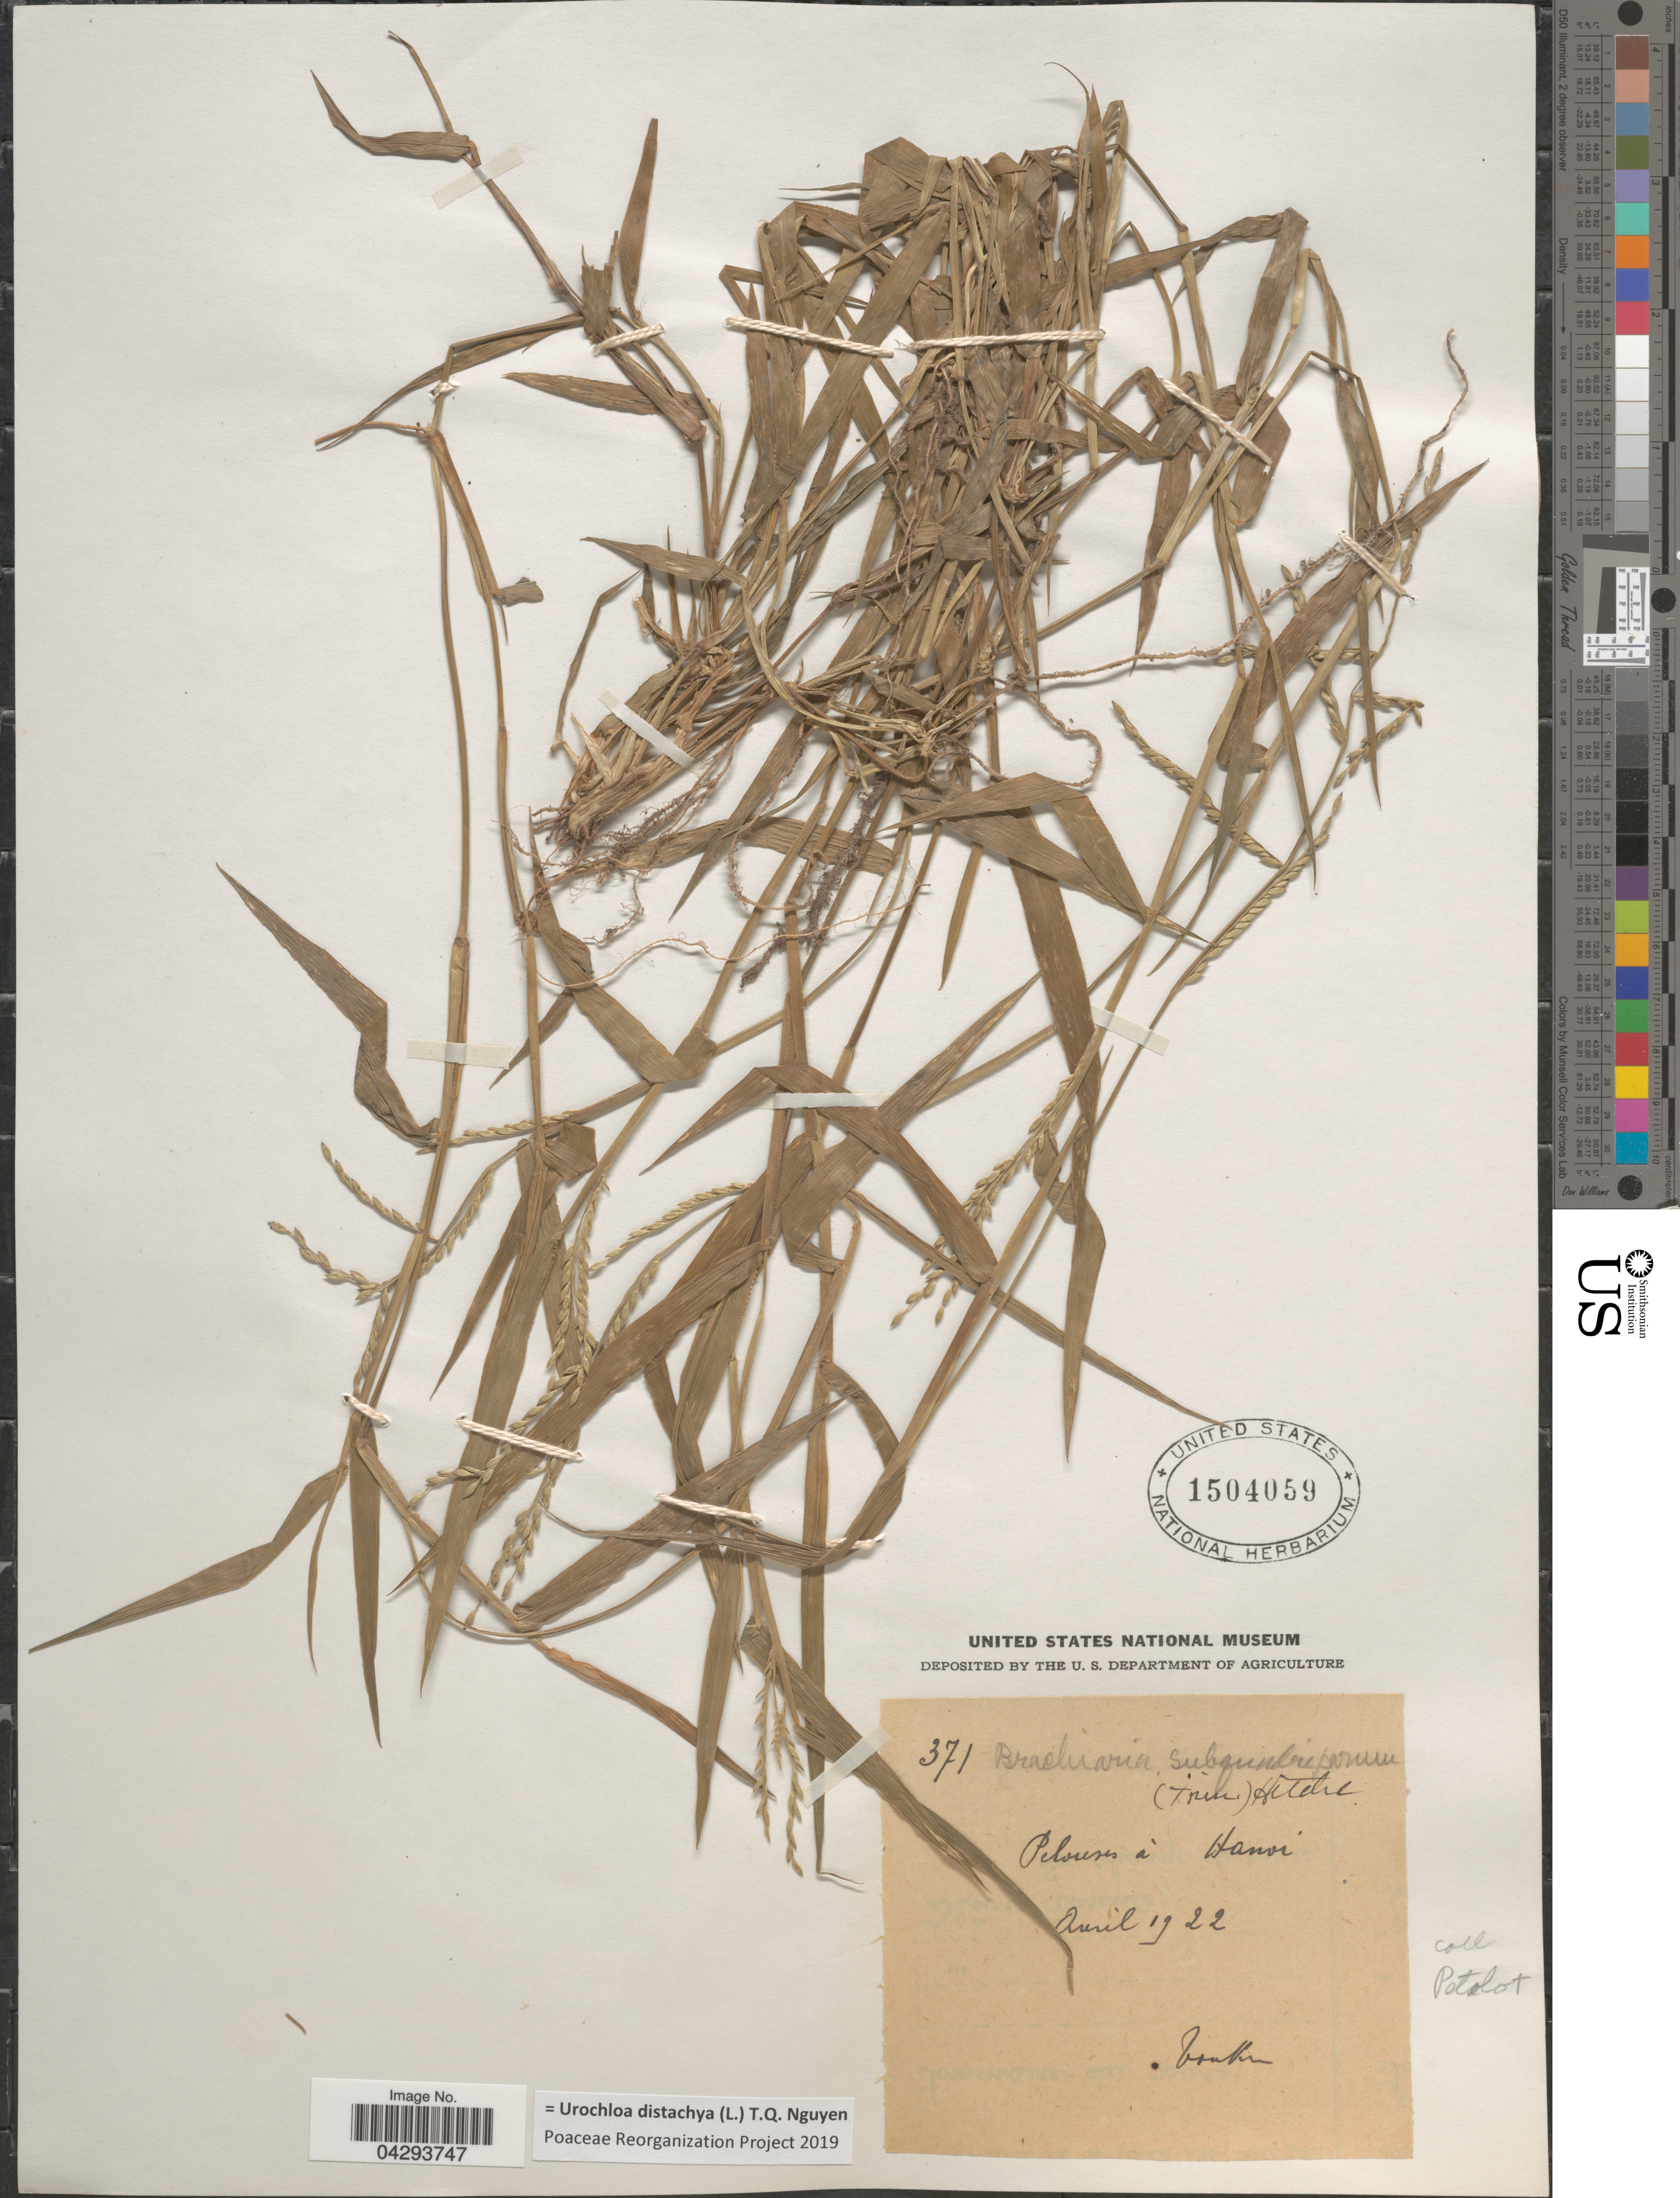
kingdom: Plantae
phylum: Tracheophyta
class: Liliopsida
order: Poales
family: Poaceae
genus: Urochloa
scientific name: Urochloa distachya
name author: (L.) T.Q. Nguyen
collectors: Pételot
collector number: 371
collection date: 1922-04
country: Vietnam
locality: Pelouses à Hanoi. Tonkin.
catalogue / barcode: US 1504059